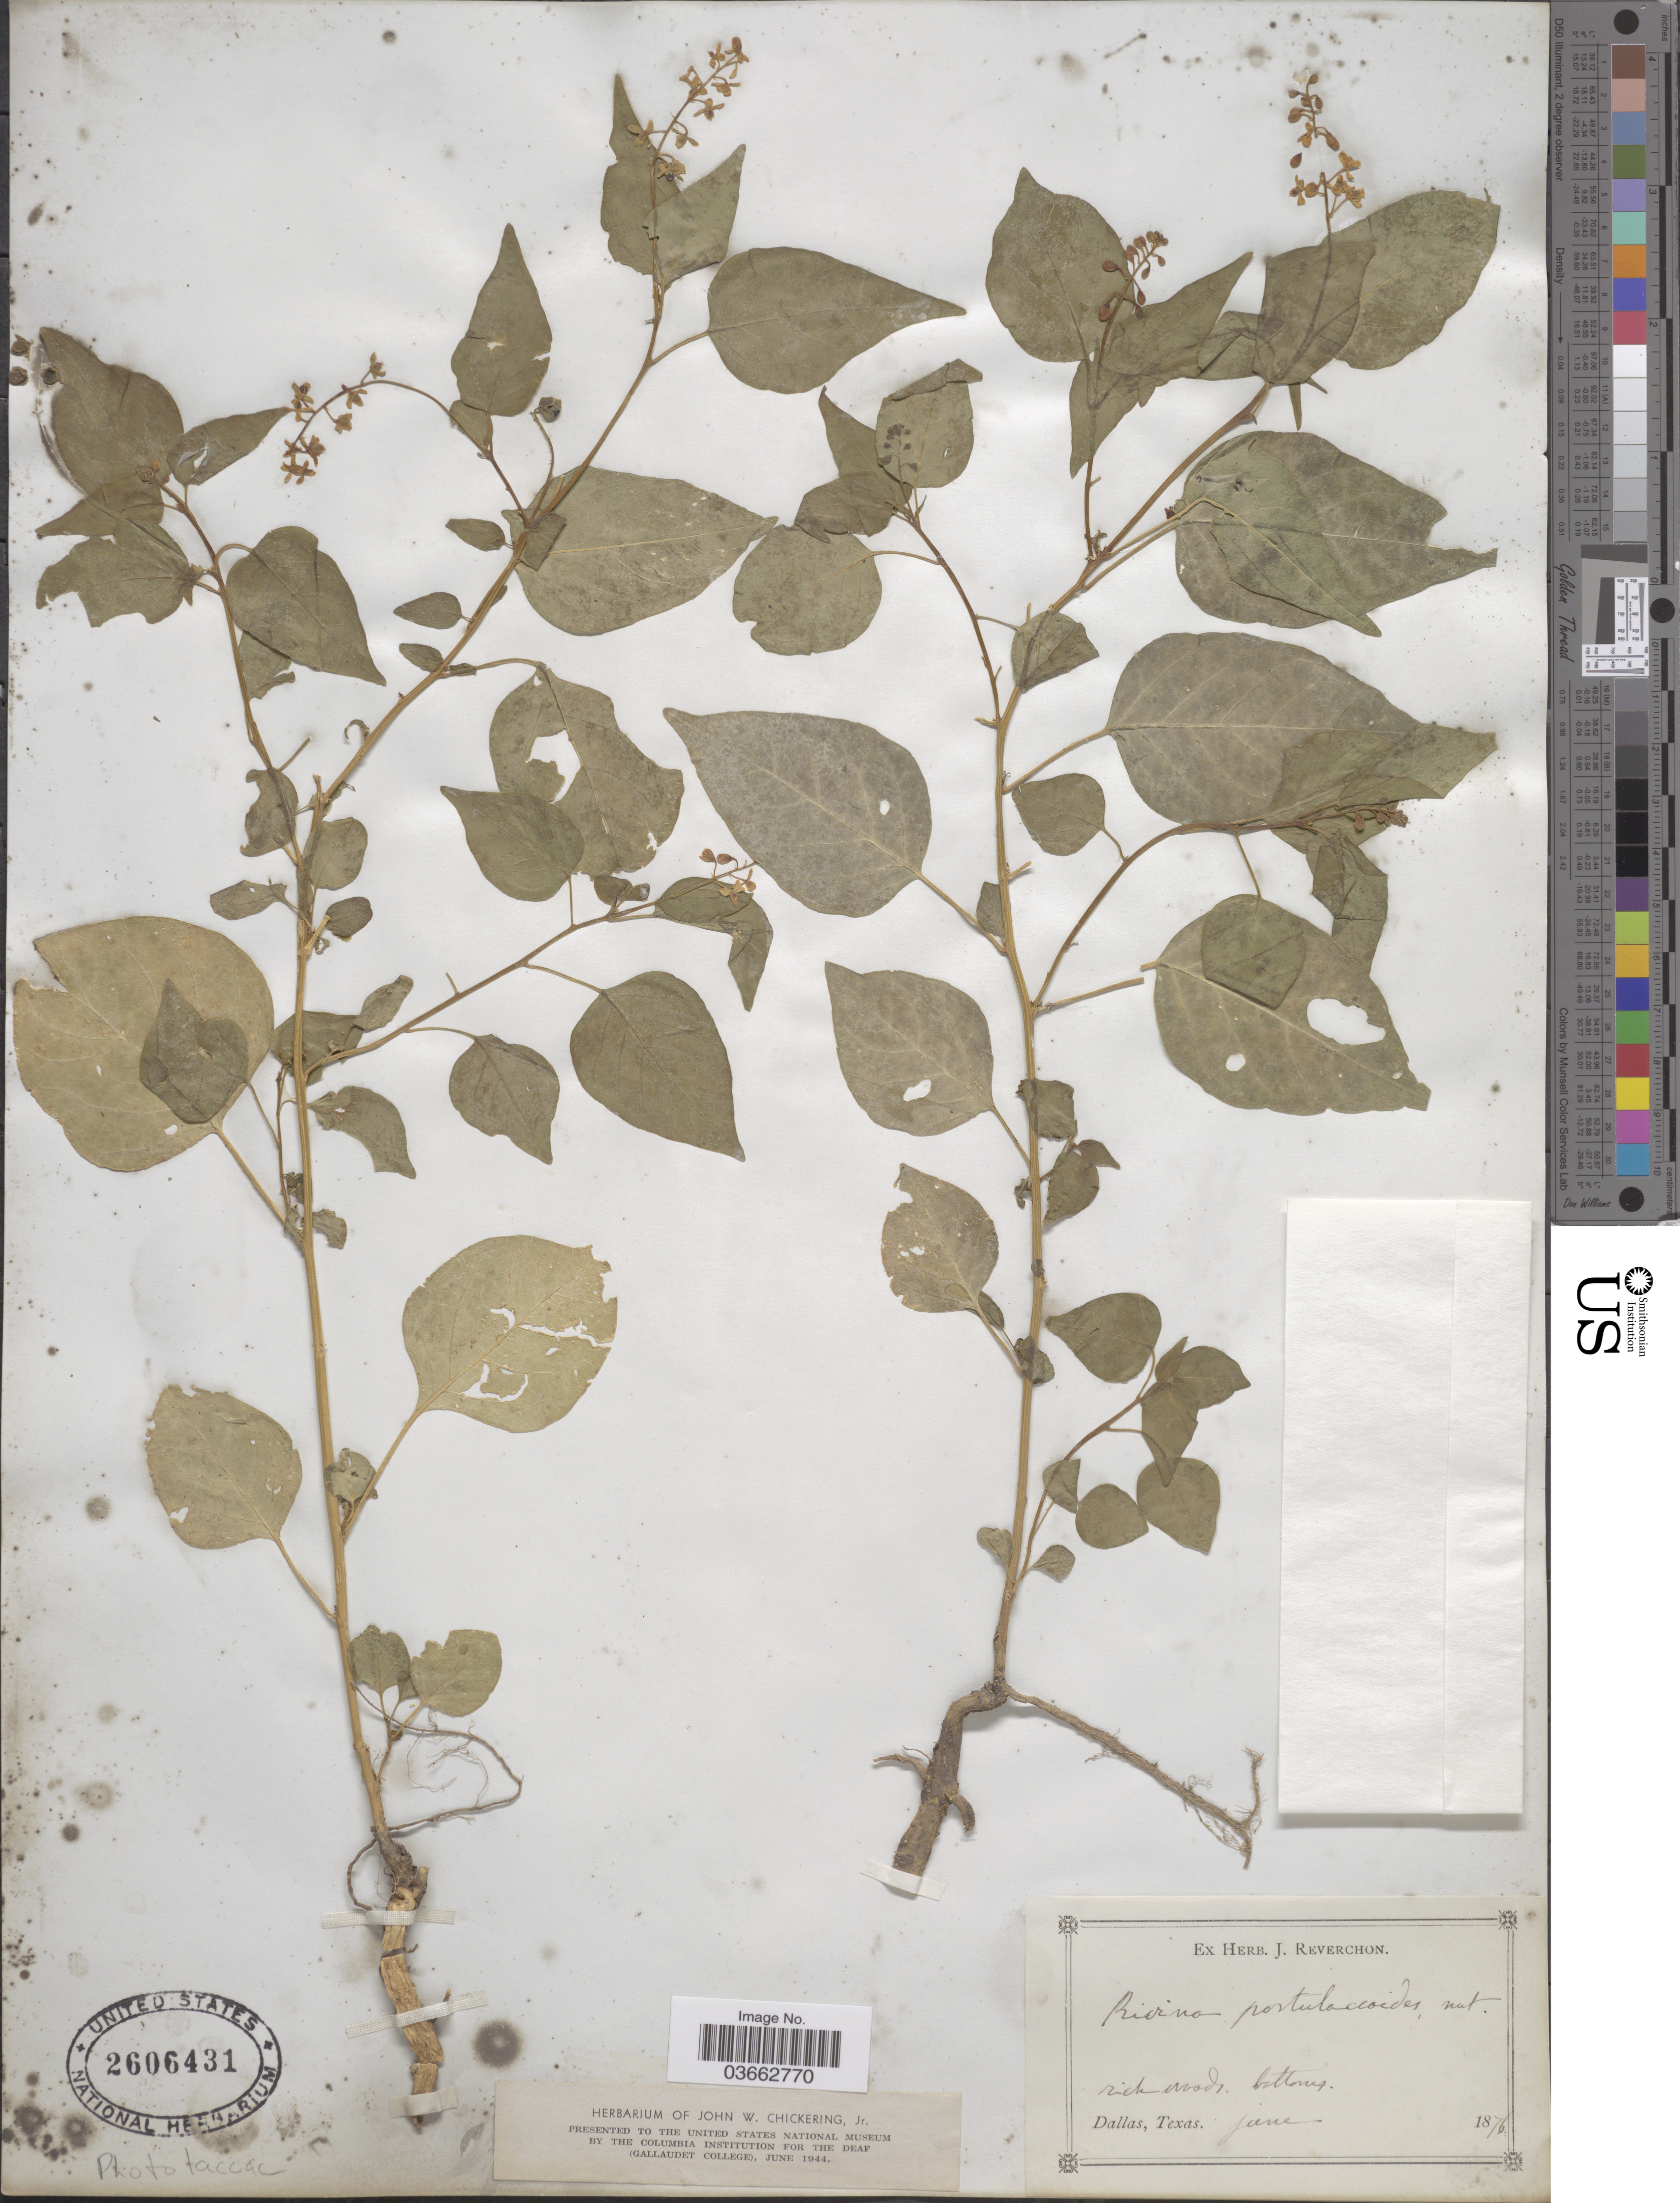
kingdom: Plantae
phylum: Tracheophyta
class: Magnoliopsida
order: Caryophyllales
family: Phytolaccaceae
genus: Rivina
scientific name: Rivina humilis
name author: L.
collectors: ex herb. J. Reverchon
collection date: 1876-06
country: United States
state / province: Texas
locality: Dallas.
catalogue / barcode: US 2606431